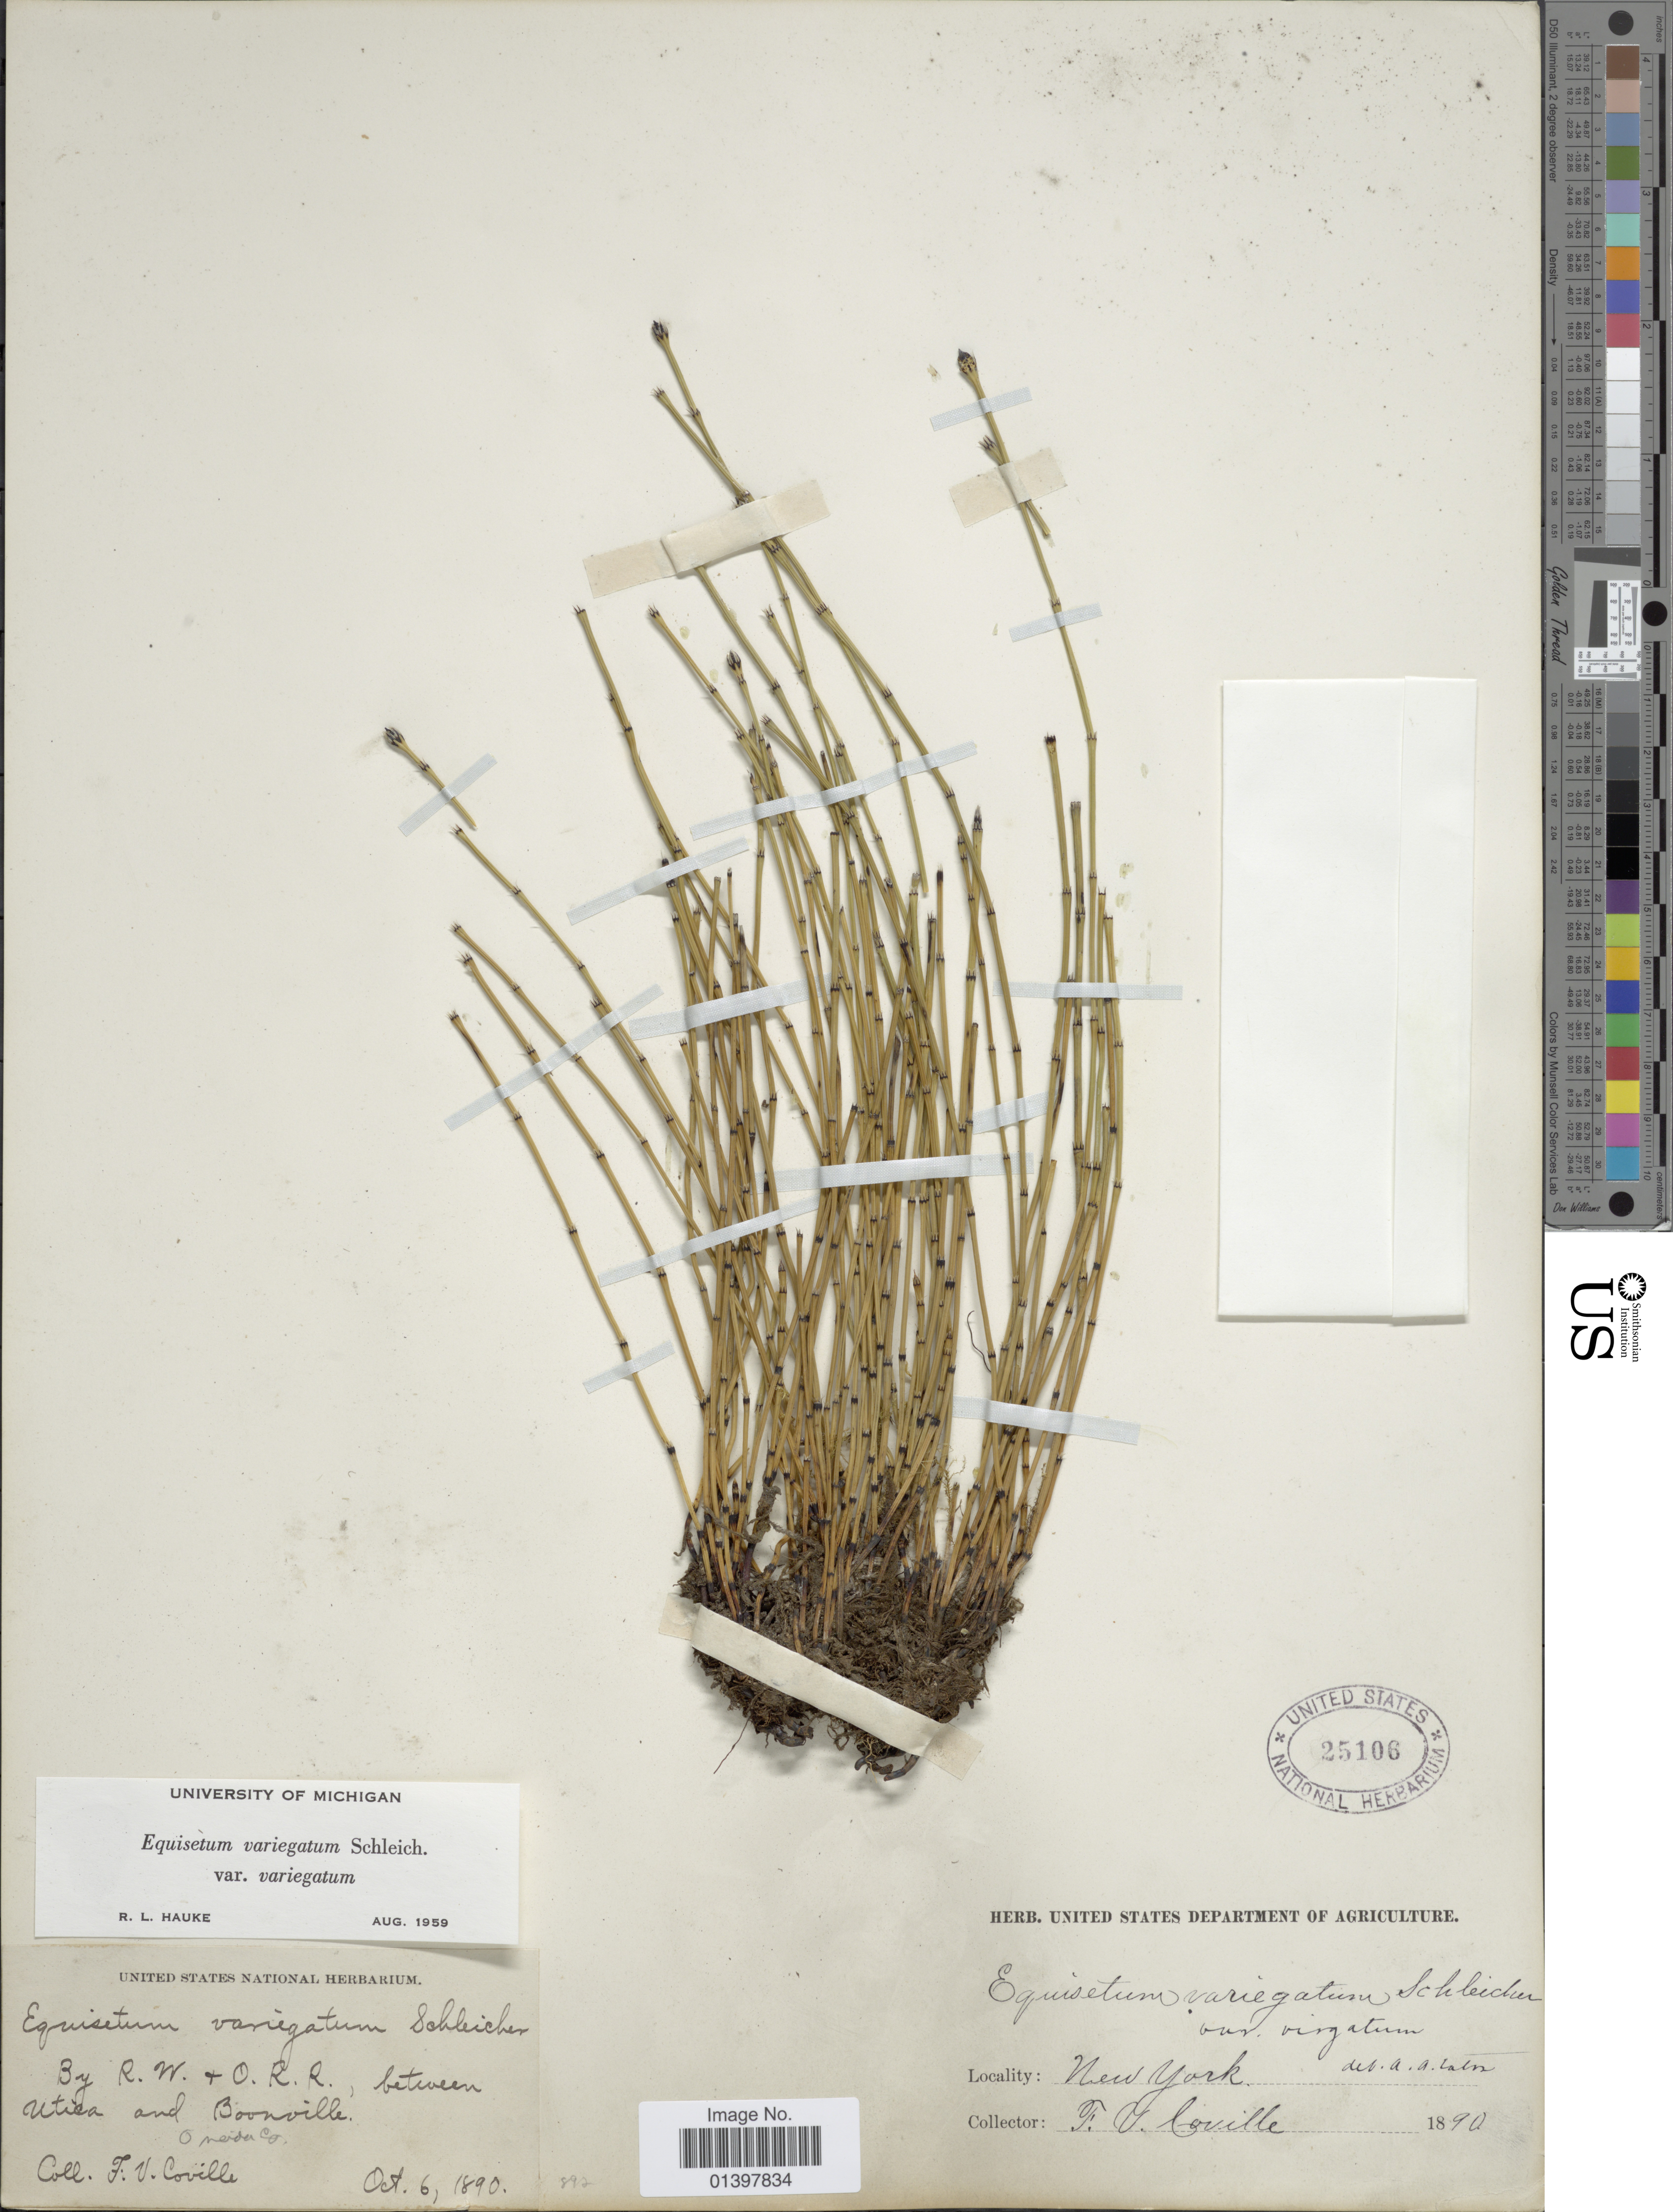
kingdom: Plantae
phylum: Tracheophyta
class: Polypodiopsida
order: Equisetales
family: Equisetaceae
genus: Equisetum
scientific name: Equisetum variegatum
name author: Schleich. ex F. Weber & D. Mohr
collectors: F. V. Coville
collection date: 1890-10-06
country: United States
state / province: New York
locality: By R.W.+O.R.R, between Utica and Boonville, New York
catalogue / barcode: US 25106